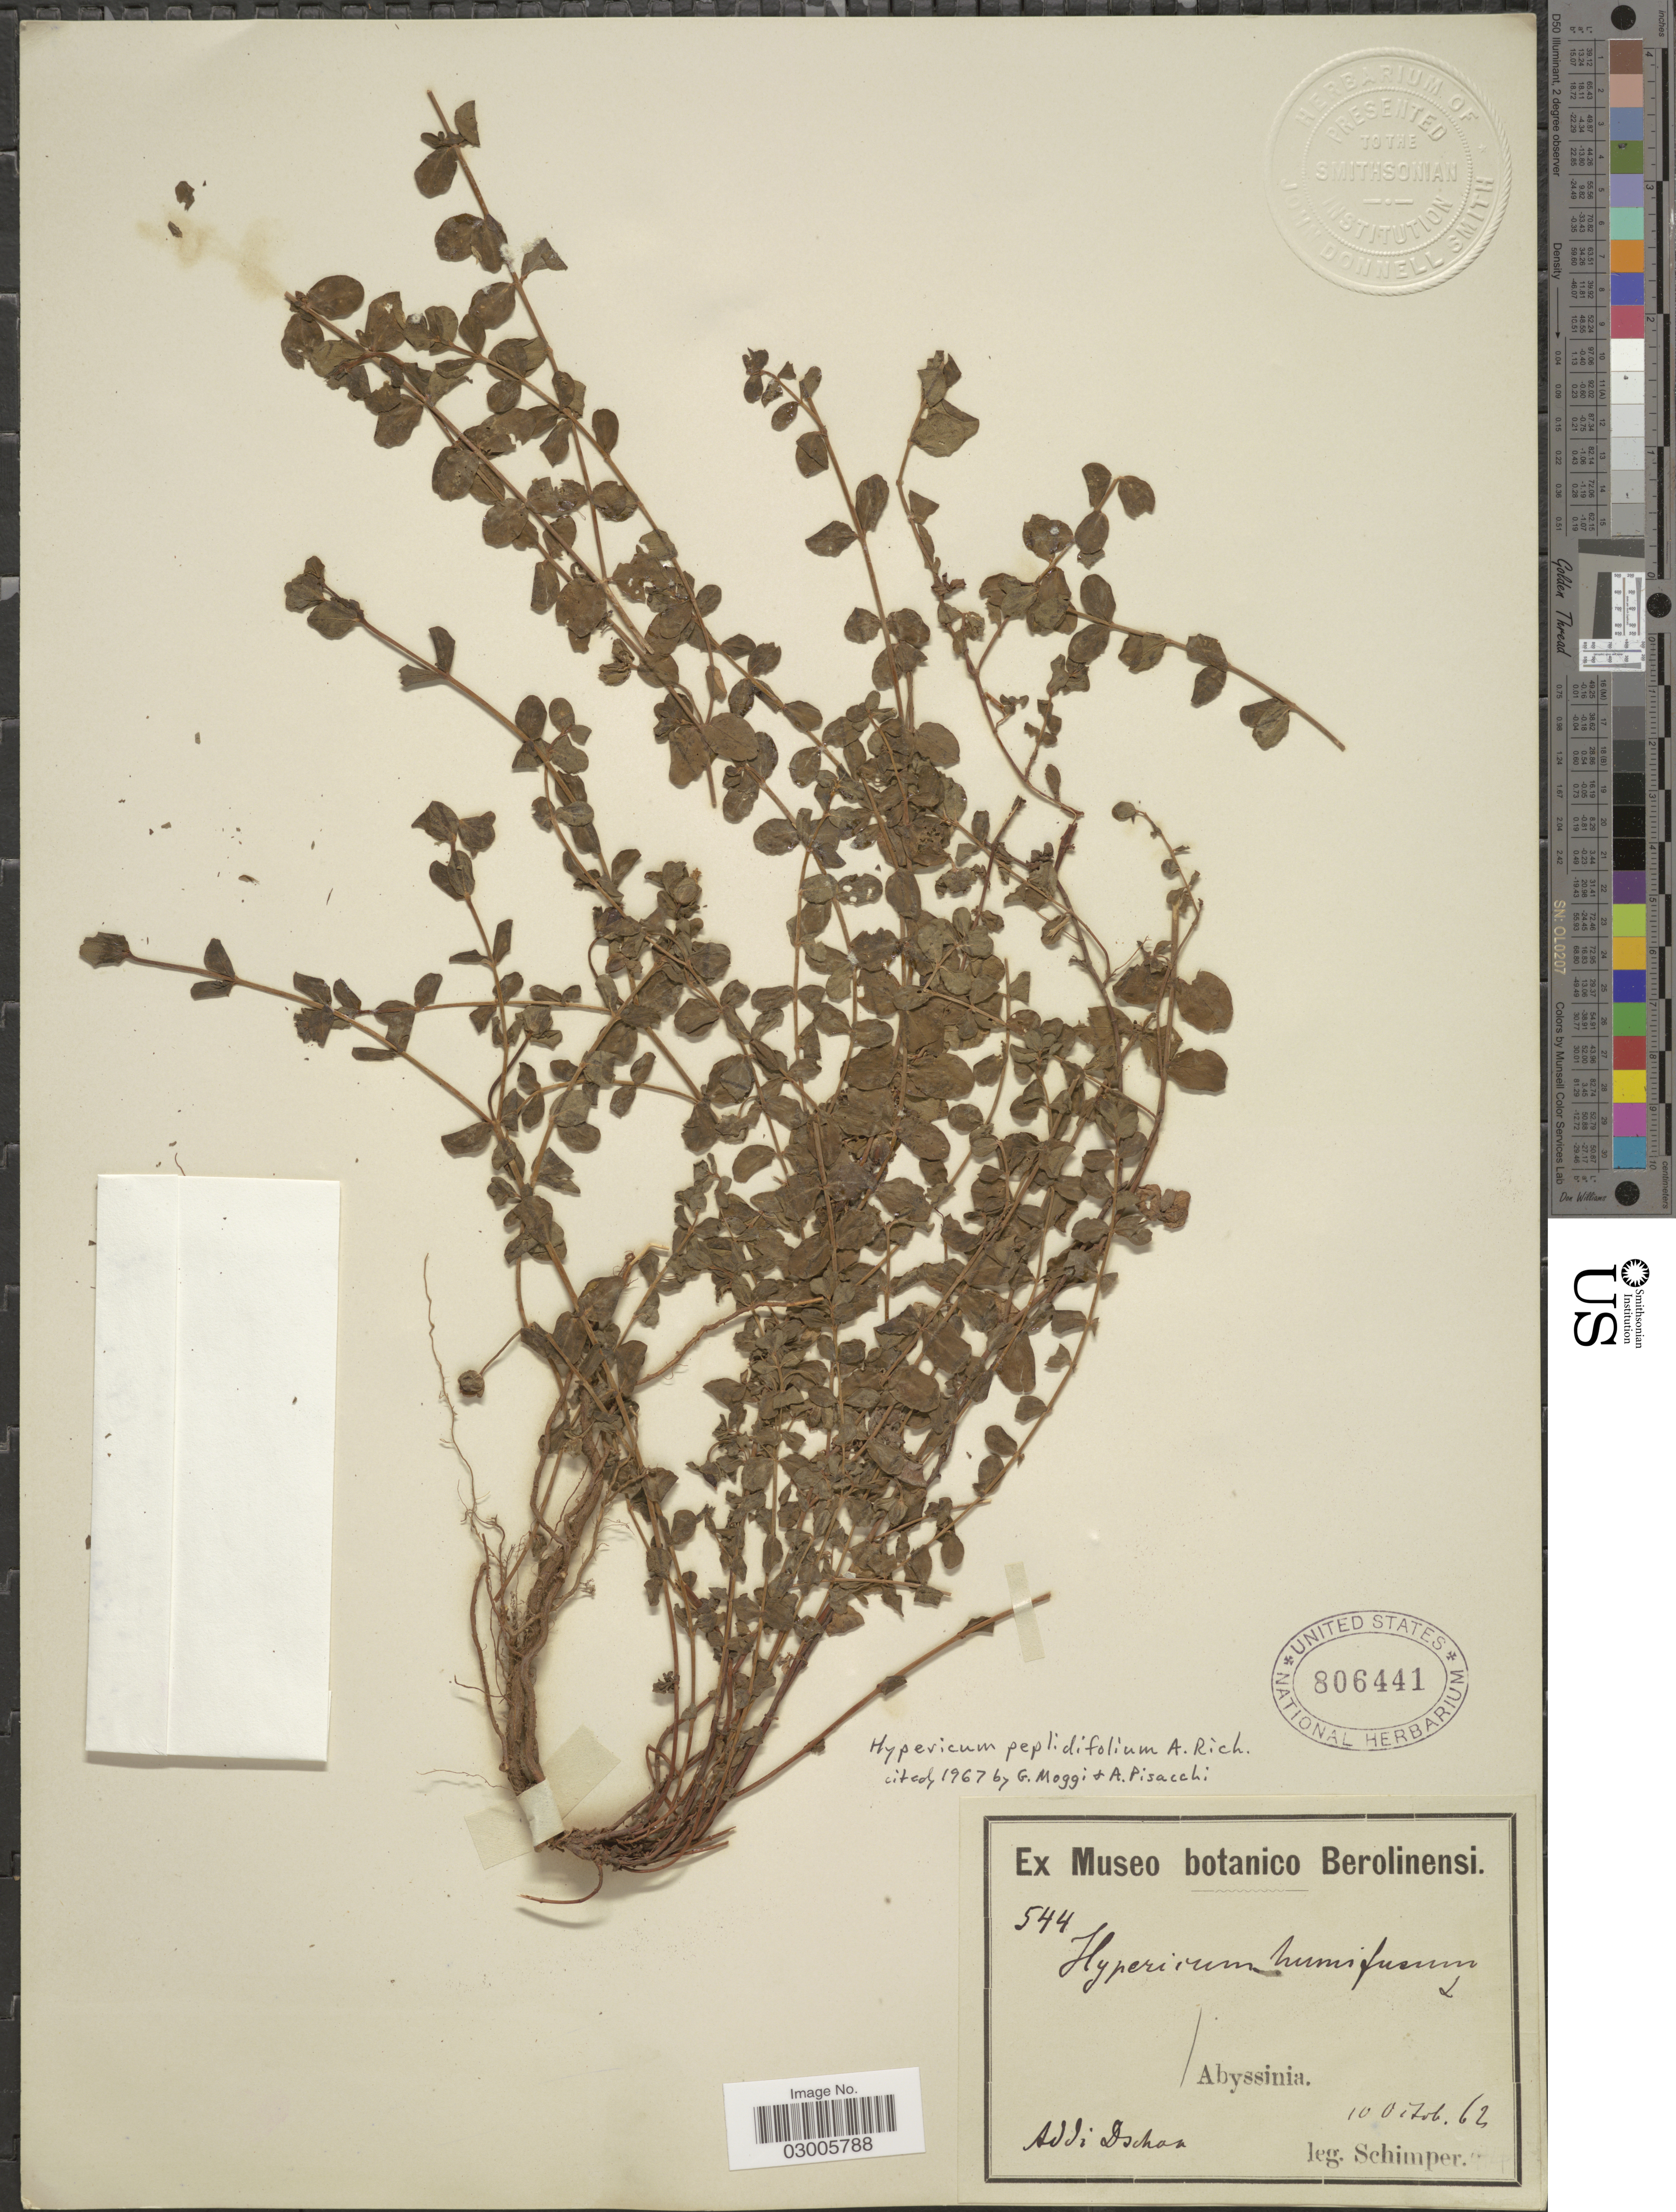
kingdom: Plantae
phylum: Tracheophyta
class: Magnoliopsida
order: Malpighiales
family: Hypericaceae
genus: Hypericum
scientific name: Hypericum peplidifolium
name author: A. Rich.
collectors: -. Schimper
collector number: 544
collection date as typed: Transcribed d/m/y: 10/2/62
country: Eritrea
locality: Abyssinia, Addi Dschoa.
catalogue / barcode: US 806441